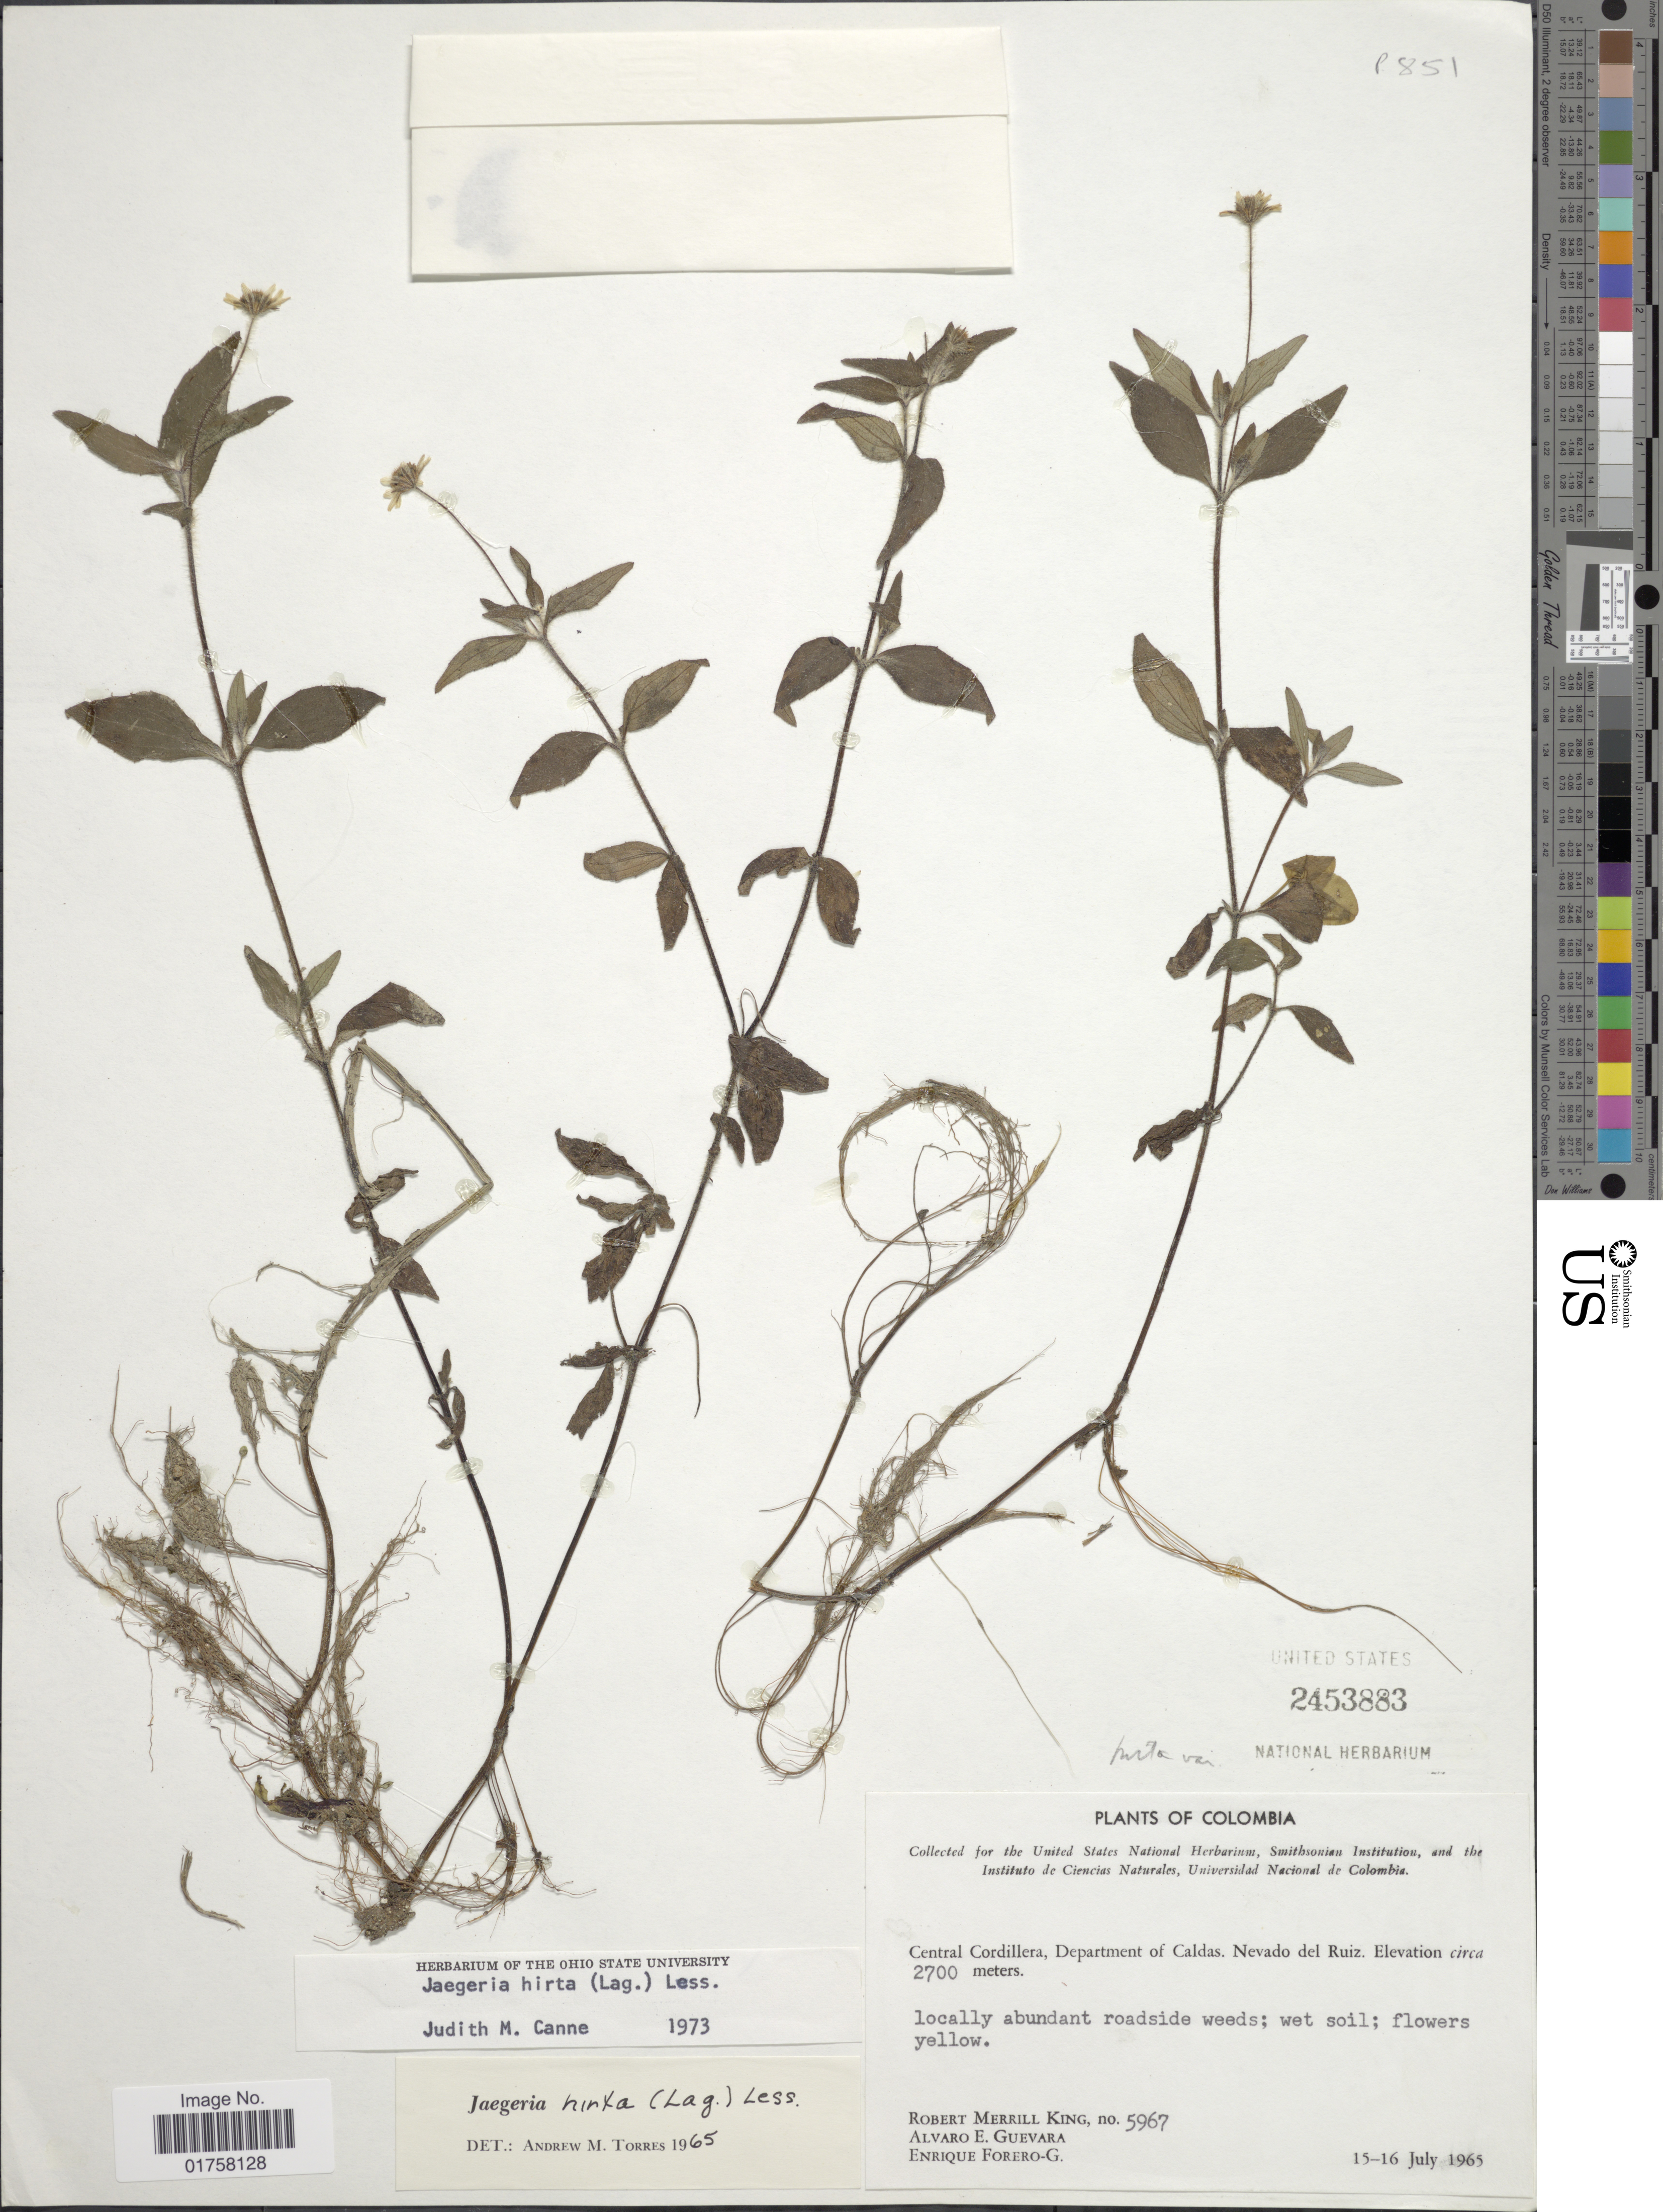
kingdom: Plantae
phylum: Tracheophyta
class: Magnoliopsida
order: Asterales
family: Asteraceae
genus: Jaegeria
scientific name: Jaegeria hirta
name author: (Lag.) Less.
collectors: R. M. King, A. E. Guevara & E. Forero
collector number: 5967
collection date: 1965-07-15/1965-07-16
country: Colombia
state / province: Caldas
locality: Central Cordillera, Nevado del Ruiz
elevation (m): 2700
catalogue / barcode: US 2453883